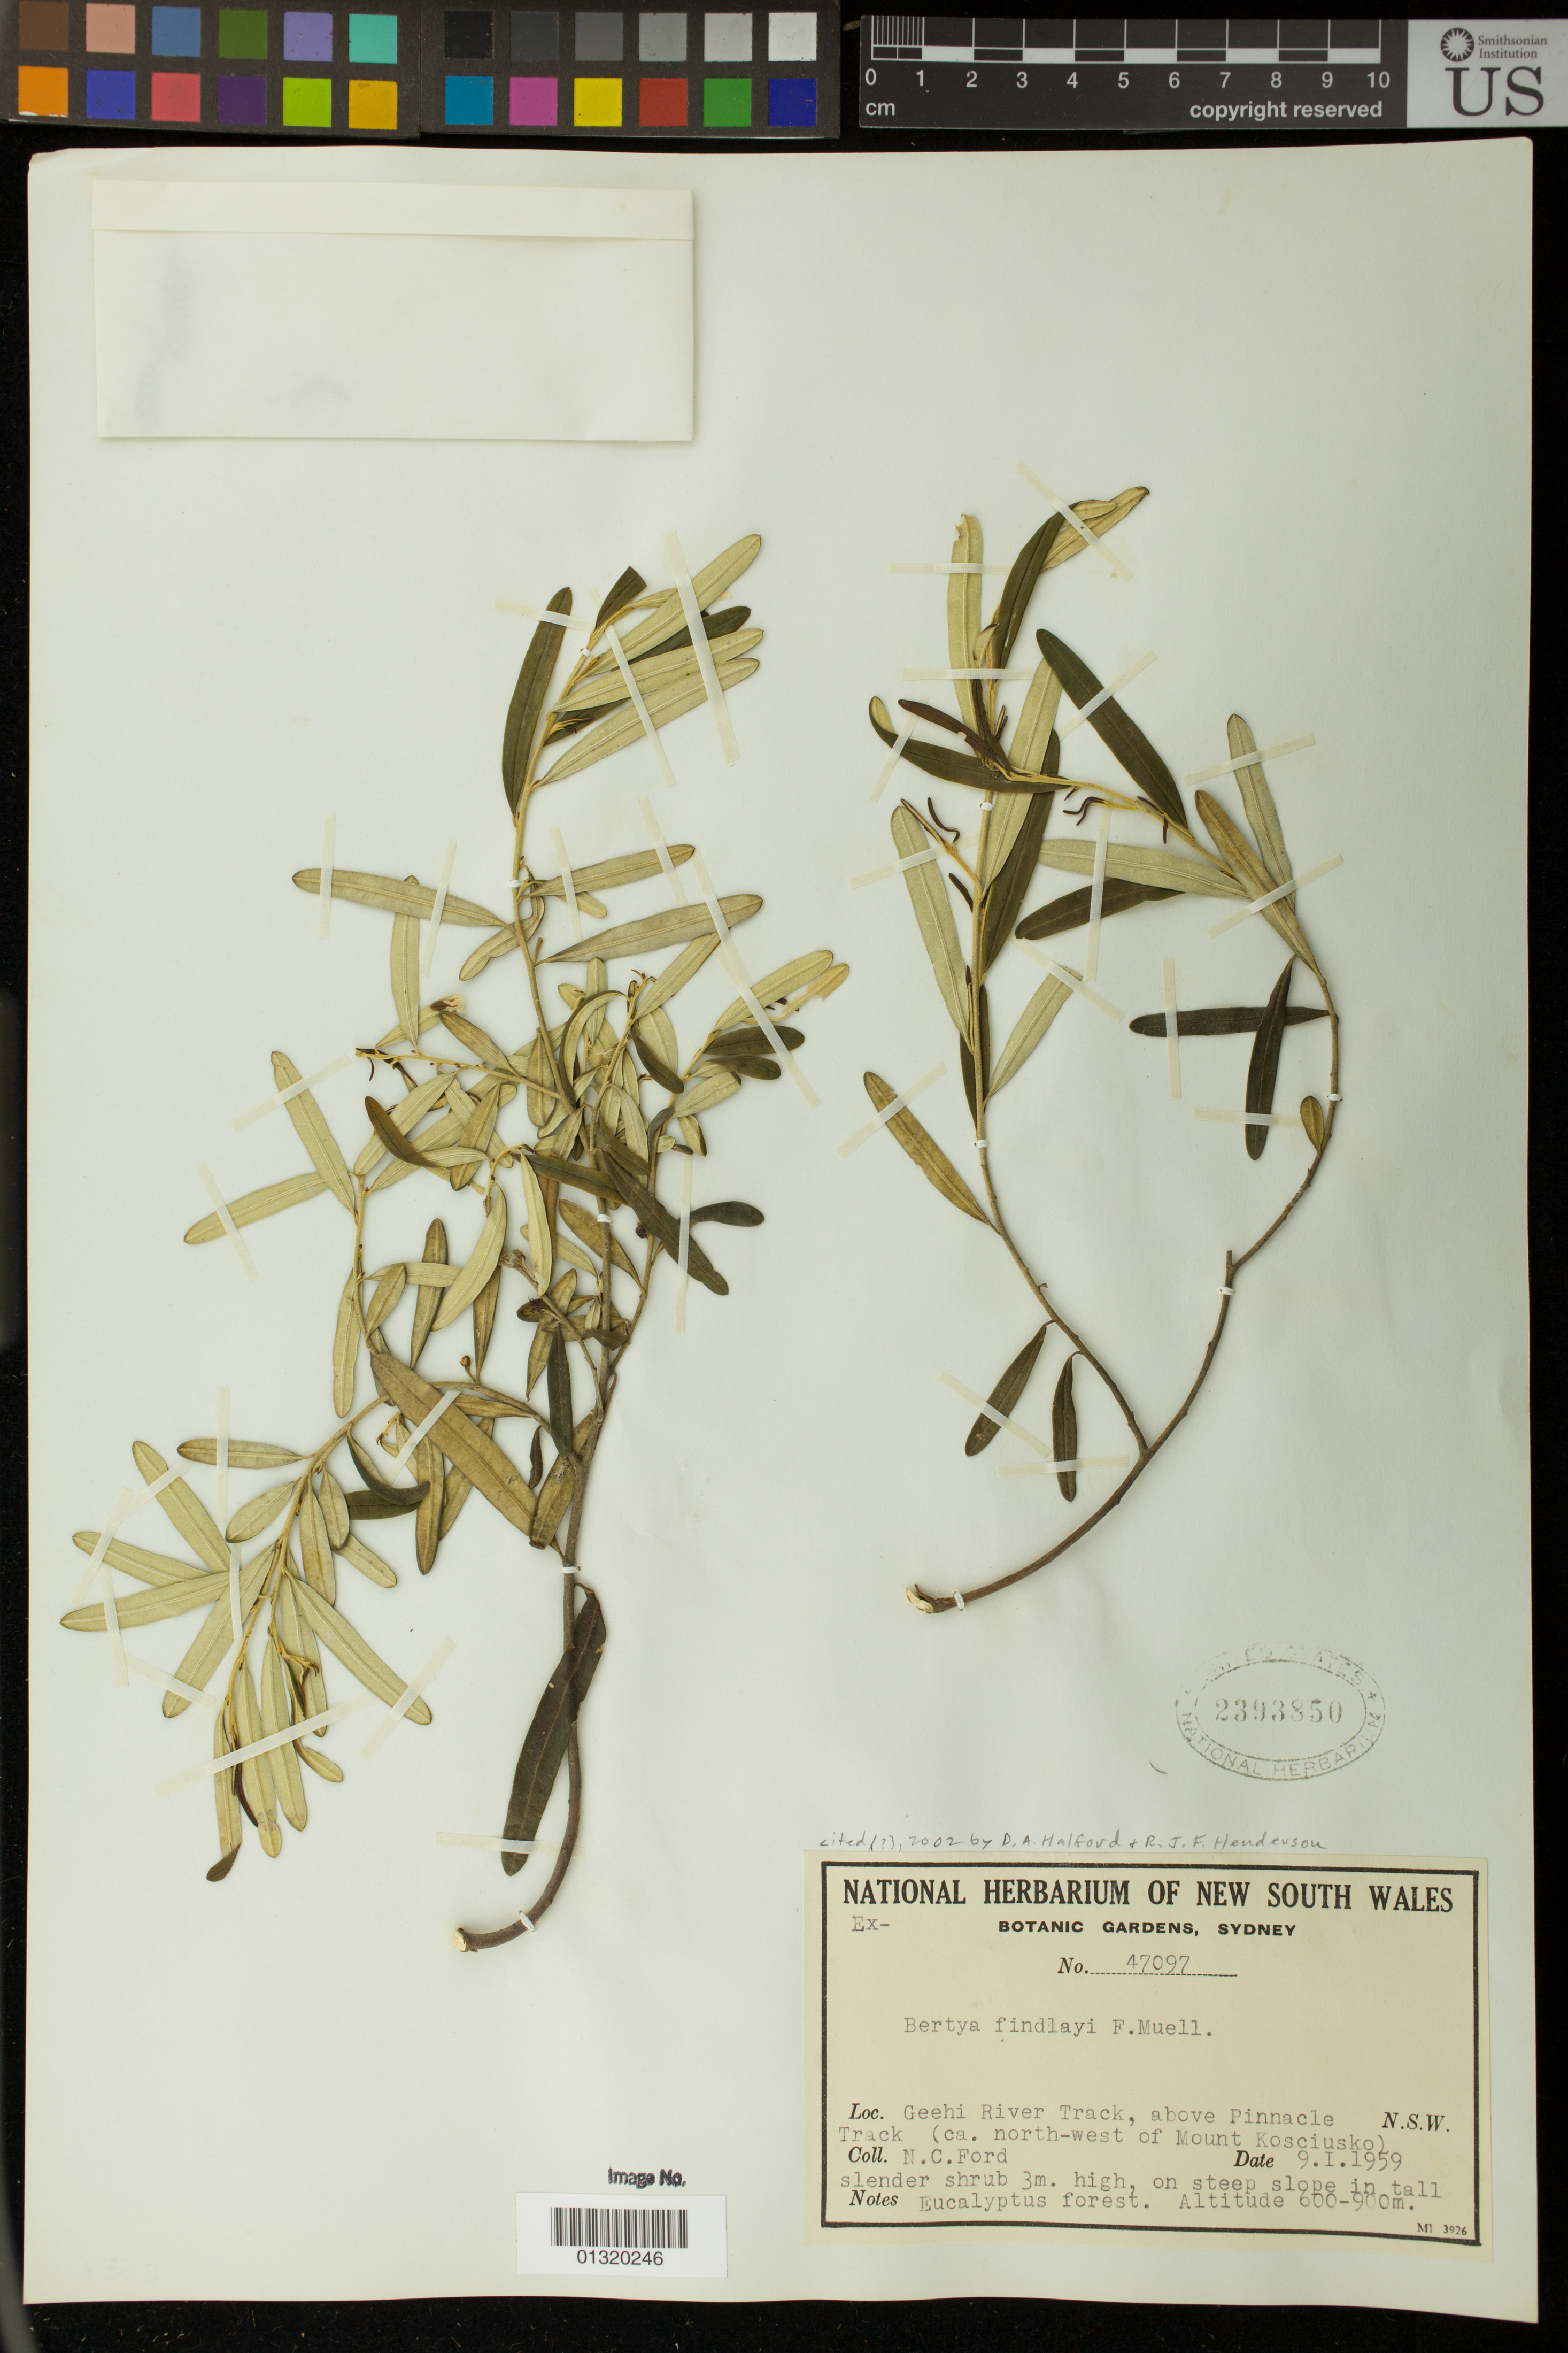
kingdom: Plantae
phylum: Tracheophyta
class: Magnoliopsida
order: Malpighiales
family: Euphorbiaceae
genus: Bertya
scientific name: Bertya findlayi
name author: F. Muell.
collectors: N. Ford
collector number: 47097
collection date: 1959-01-09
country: Australia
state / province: New South Wales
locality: Geehi River Track, above Pinnacle Track (ca. north-west of Mount Kosciusko)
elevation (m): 600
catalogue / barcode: US 2393850